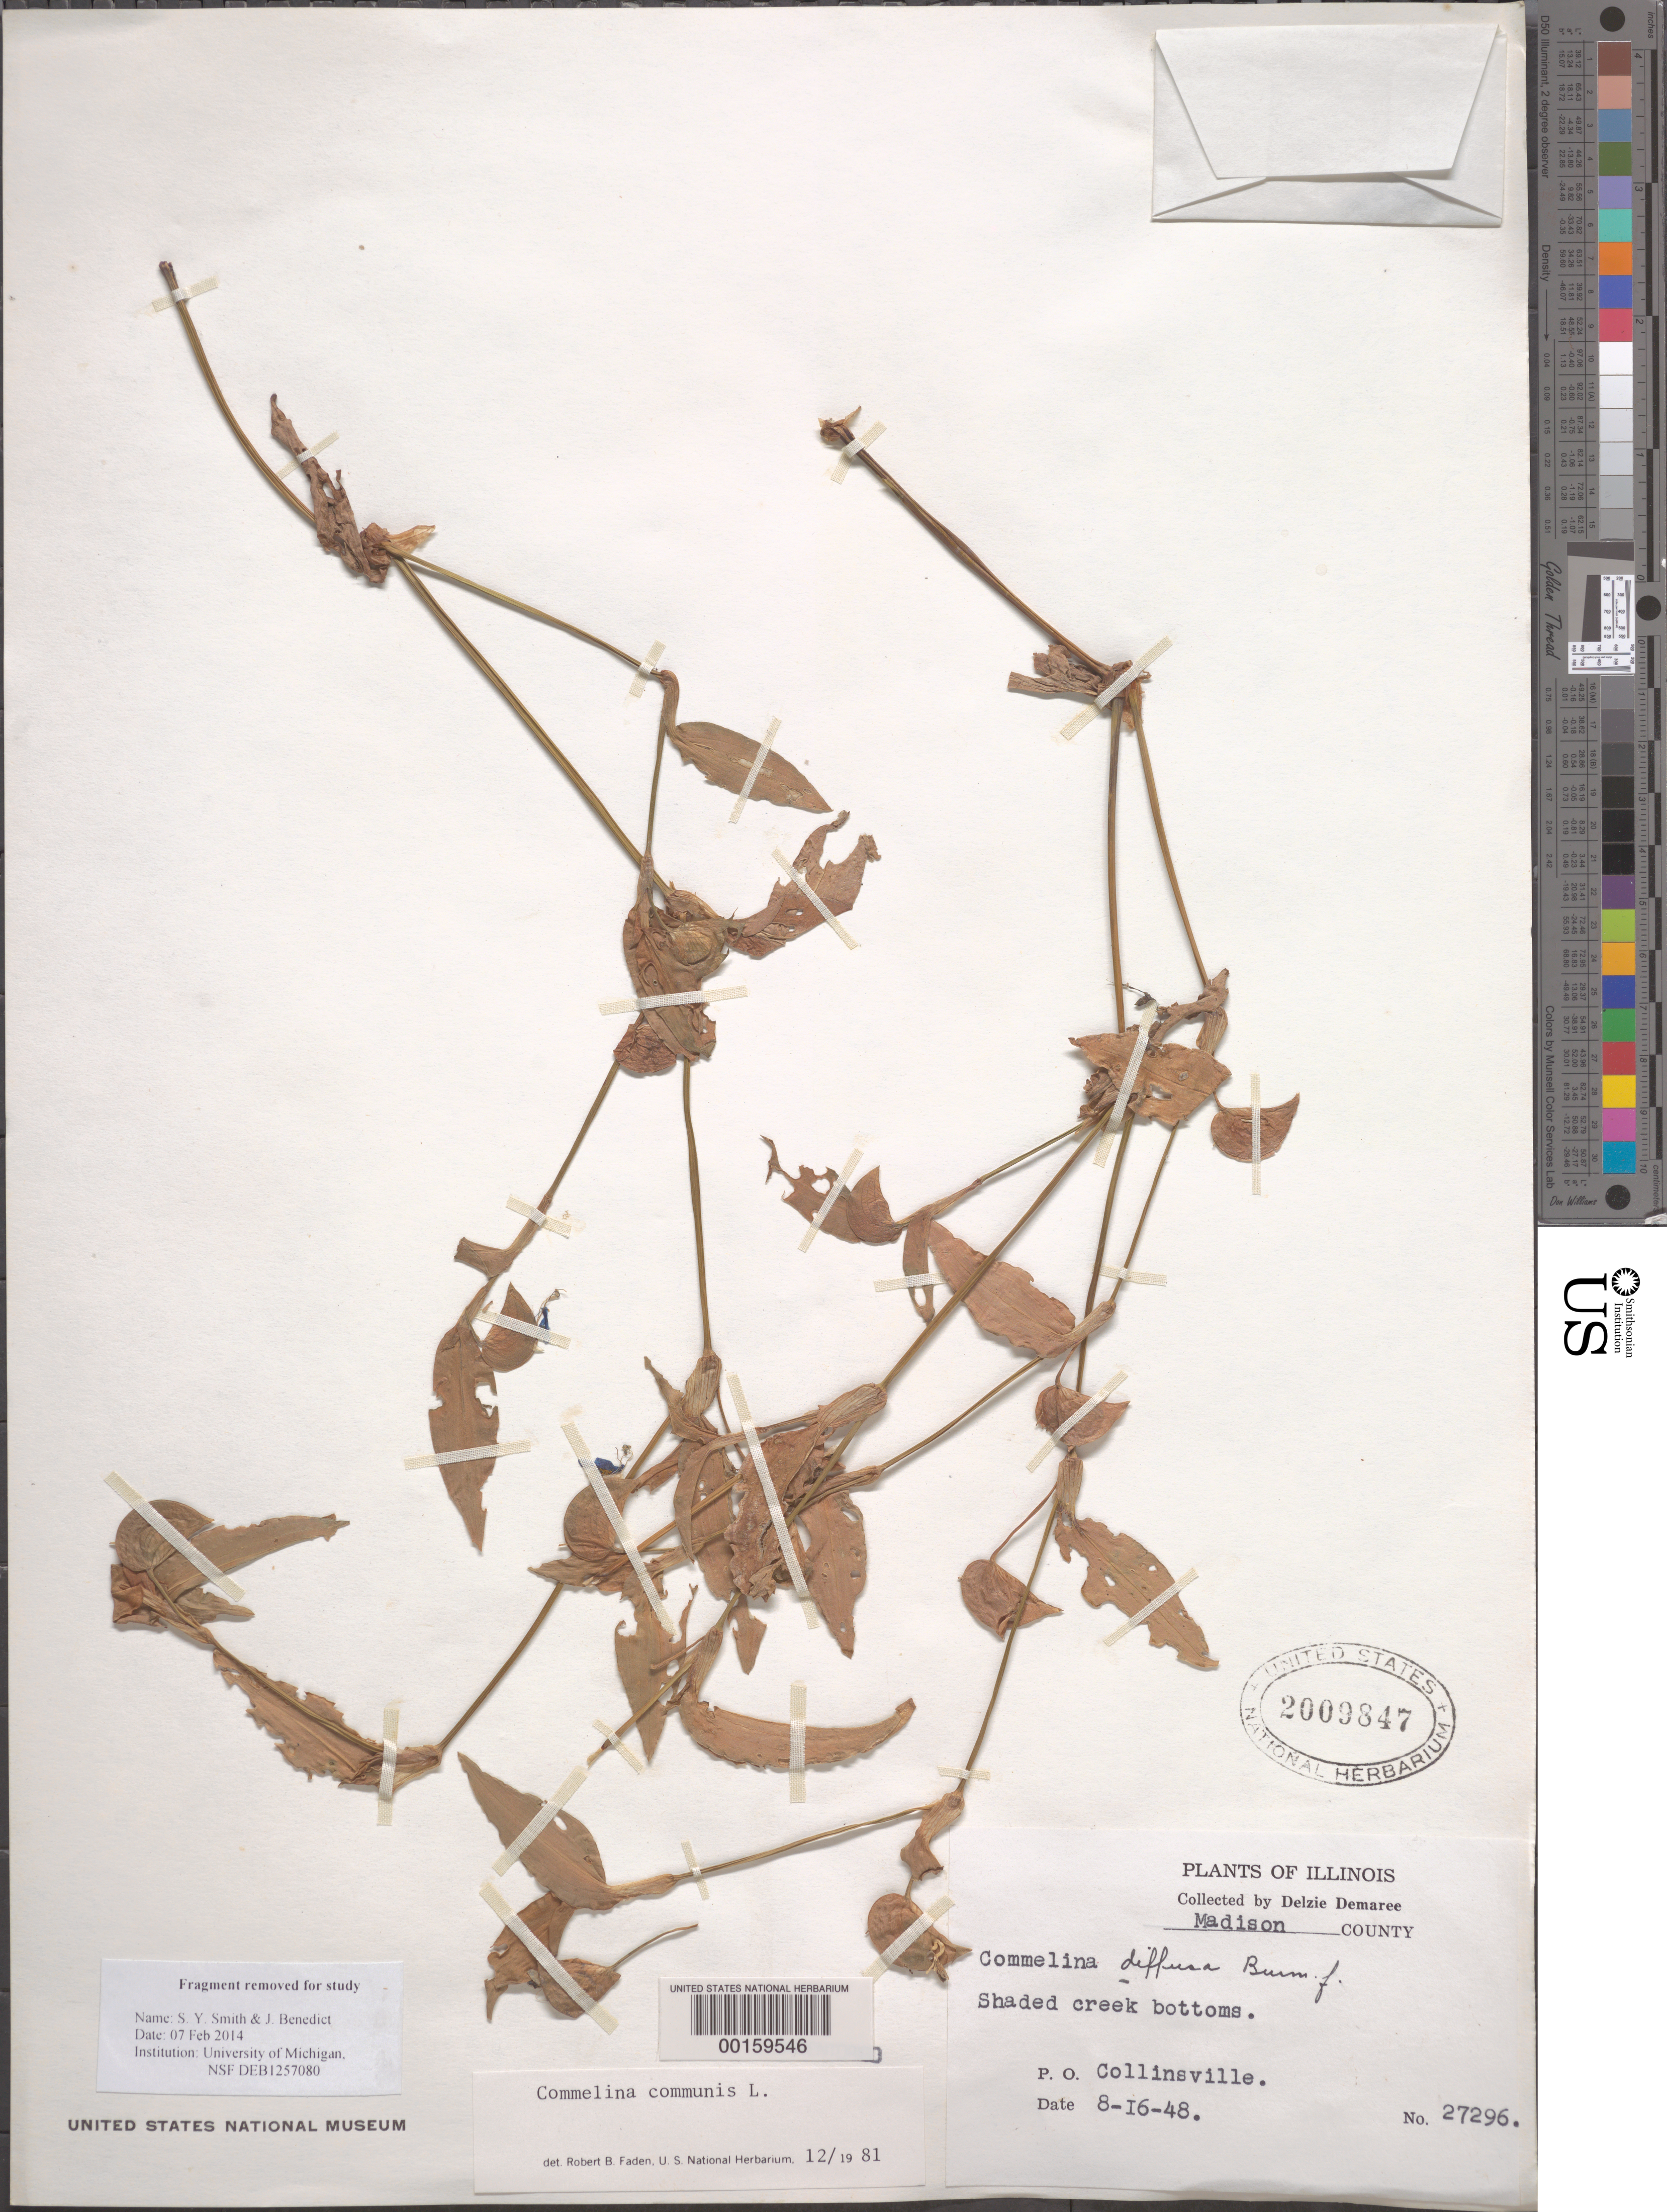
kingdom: Plantae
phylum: Tracheophyta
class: Liliopsida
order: Commelinales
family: Commelinaceae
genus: Commelina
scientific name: Commelina communis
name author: L.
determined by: Faden, Robert B., (US), Smithsonian Institution - National Museum of Natural History (UNITED STATES)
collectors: D. Demaree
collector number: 27296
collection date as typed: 16 Aug 1948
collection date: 1948-08-16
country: United States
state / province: Illinois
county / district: Madison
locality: Collinsville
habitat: Shaded creek bottoms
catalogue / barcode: US 2009847